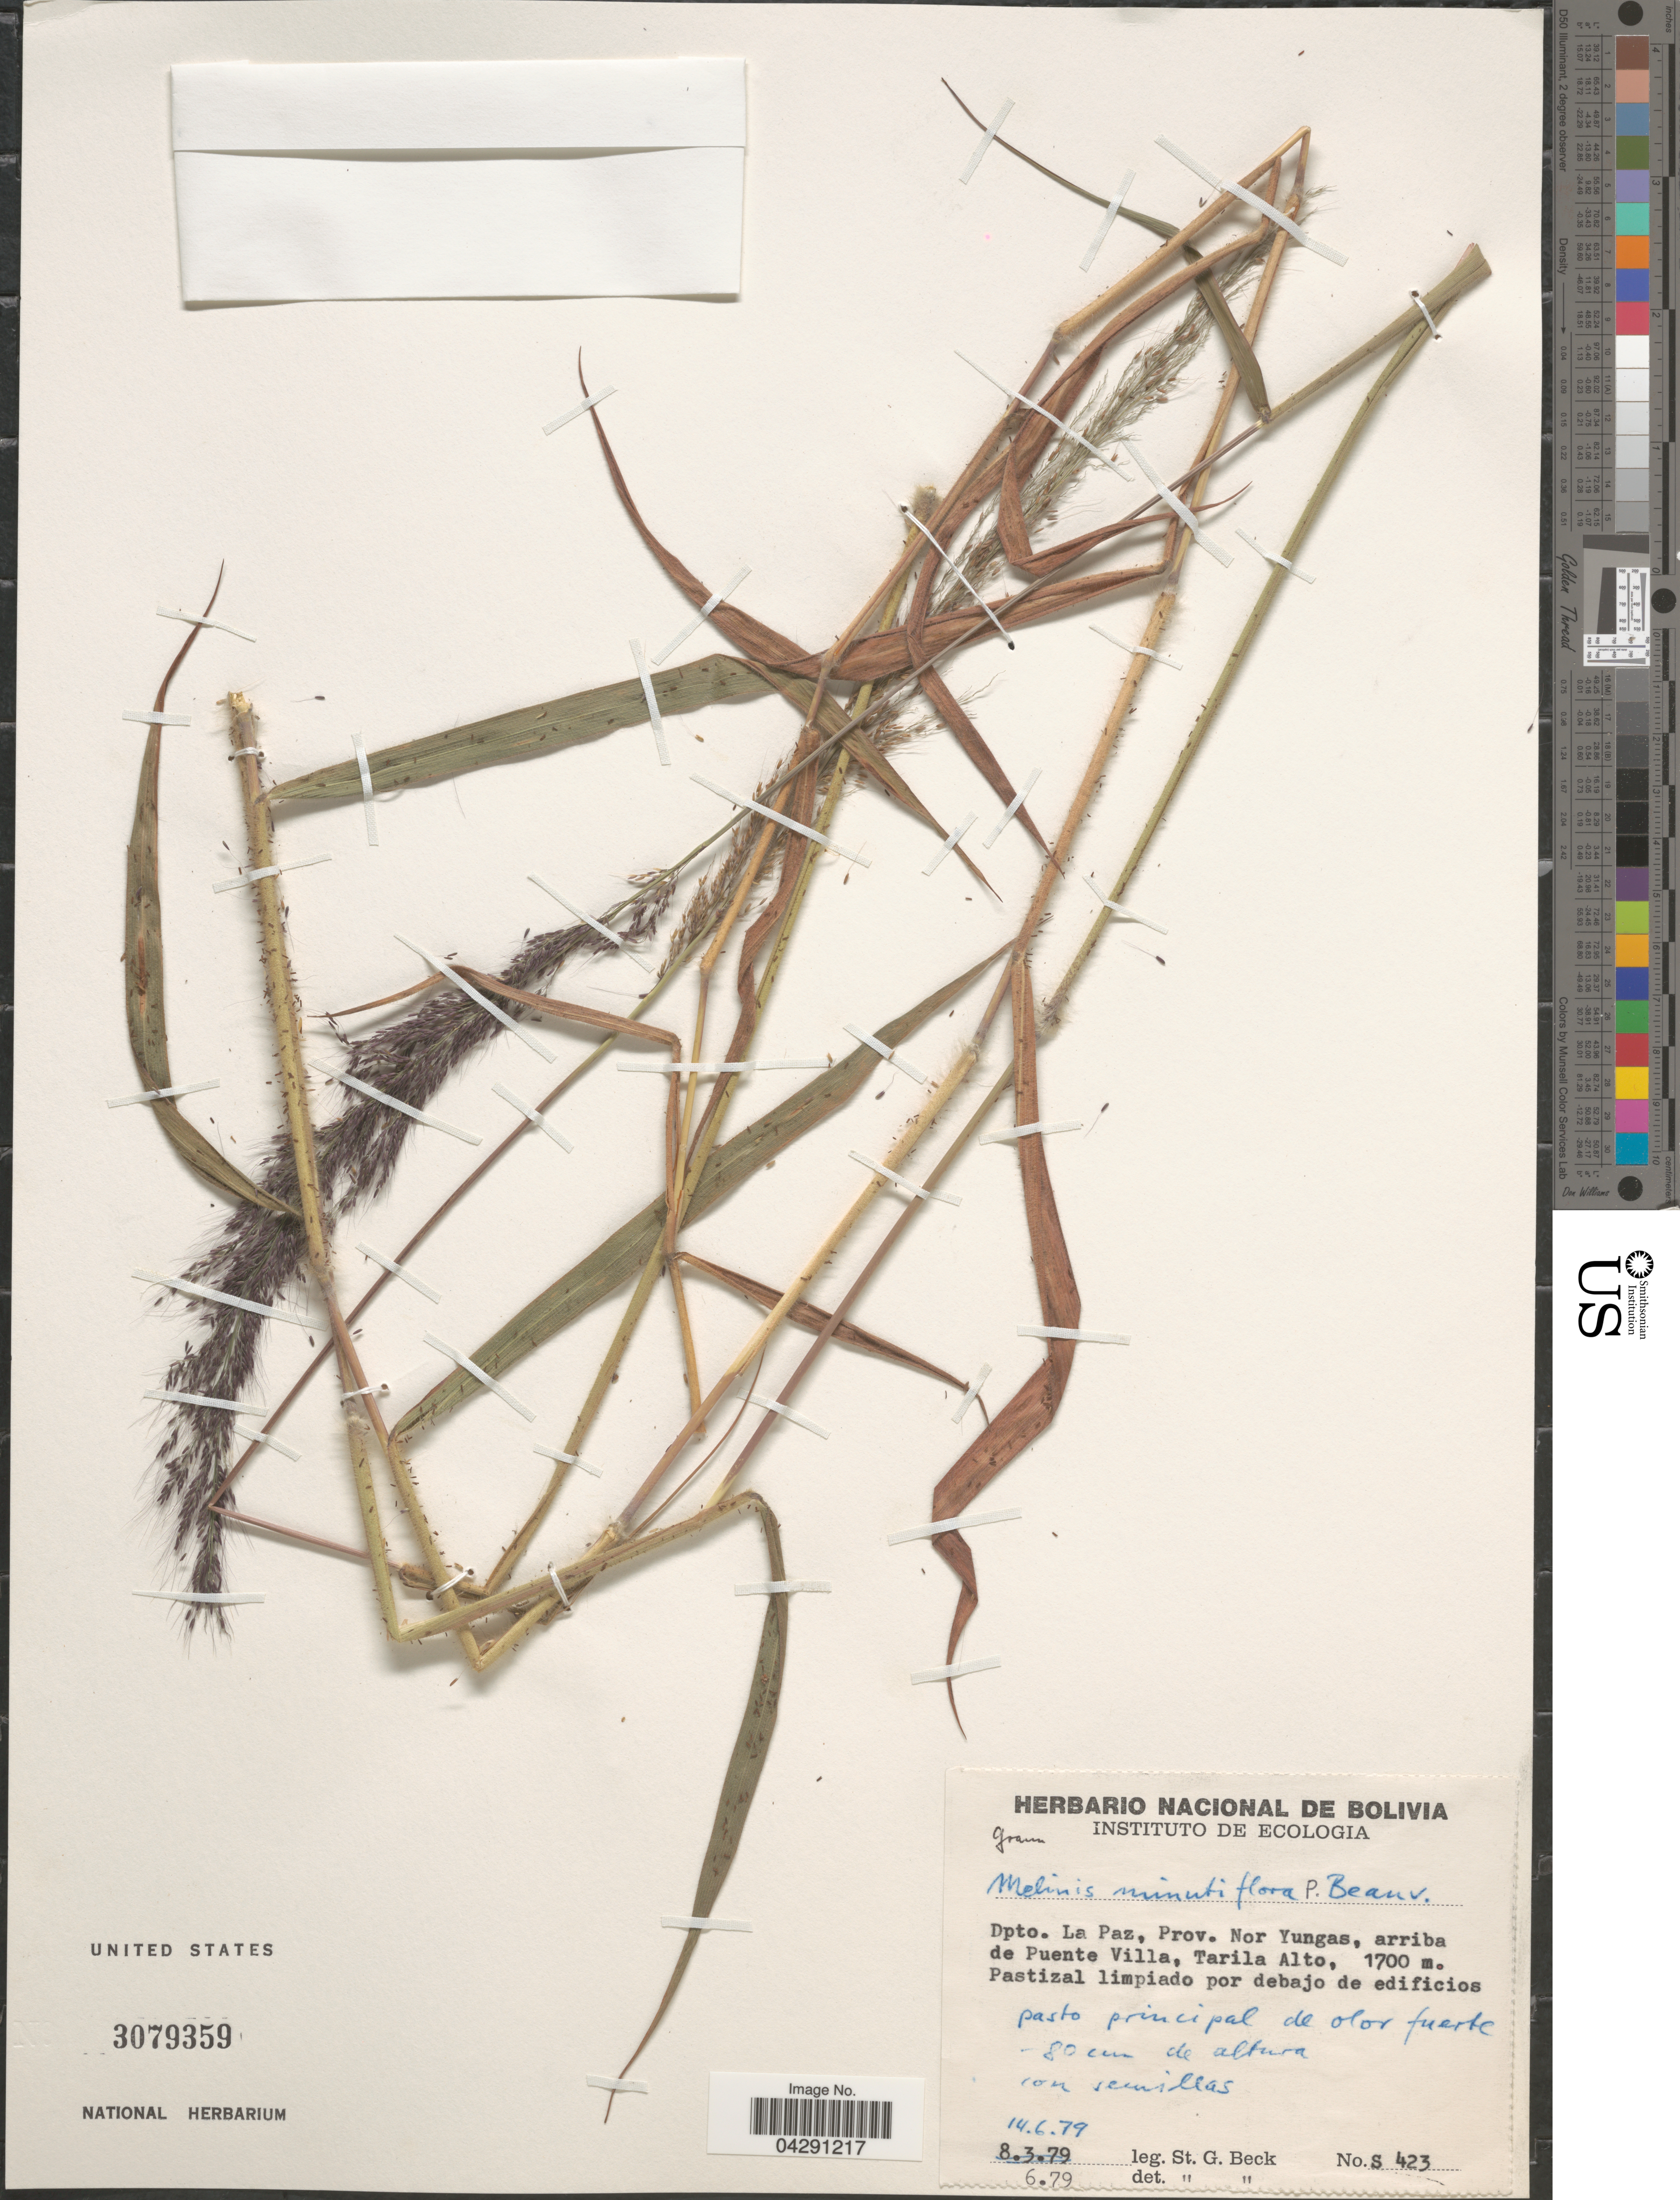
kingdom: Plantae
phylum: Tracheophyta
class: Liliopsida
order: Poales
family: Poaceae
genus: Melinis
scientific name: Melinis minutiflora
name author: P. Beauv.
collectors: S. G. Beck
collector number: S423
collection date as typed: Transcribed d/m/y: 14/6/79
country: Bolivia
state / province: La Paz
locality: Dpto. La Paz, Prov. Nor Yungas, arriba de Puente Villa, Tarila Alto.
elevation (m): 1700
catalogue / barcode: US 3079359